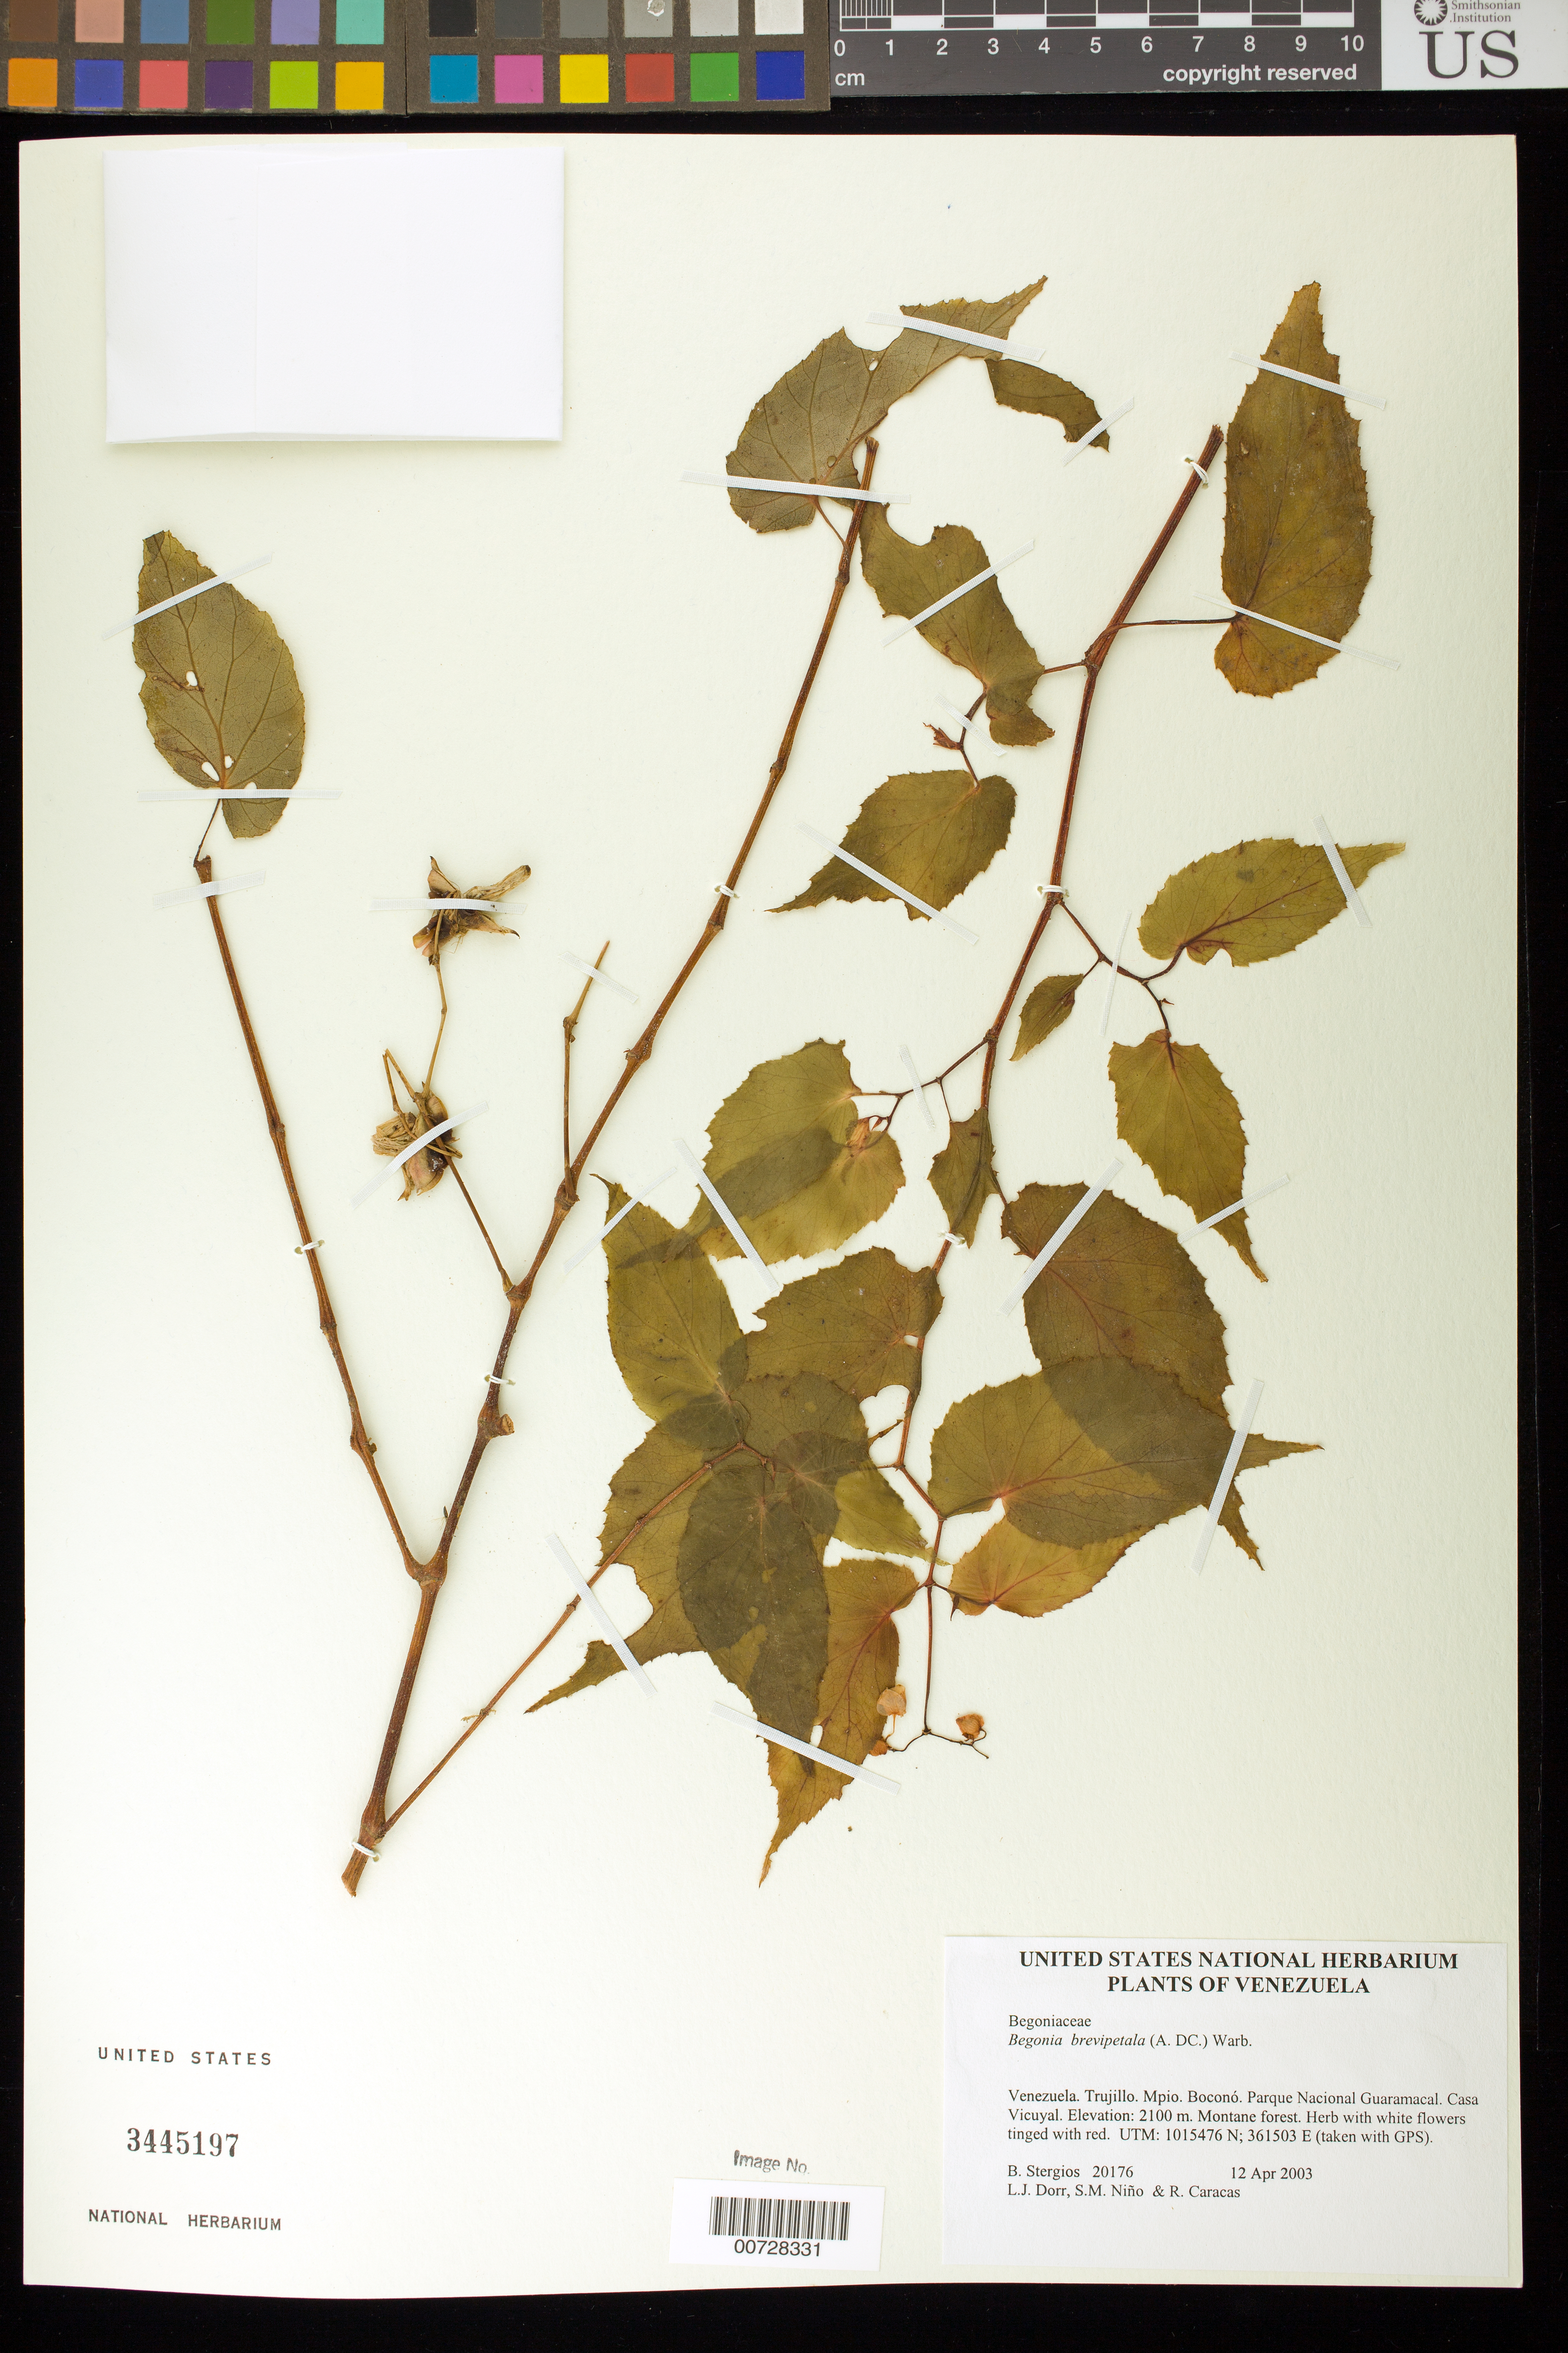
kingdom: Plantae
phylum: Tracheophyta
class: Magnoliopsida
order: Cucurbitales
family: Begoniaceae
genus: Begonia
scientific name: Begonia brevipetala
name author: (A. DC.) Warb.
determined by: Dorr, L. J., (BOT), Smithsonian Institution - National Museum of Natural History (UNITED STATES)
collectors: B. G. Stergios, L. J. Dorr, S. M. Niño & R. Caracas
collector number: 20176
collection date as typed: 12 Apr 2003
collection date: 2003-04-12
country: Venezuela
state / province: Trujillo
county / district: Boconó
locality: Parque Nacional Guaramacal. Casa Vicuyal.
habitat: Montane forest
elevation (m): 2100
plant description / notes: F, PORT, US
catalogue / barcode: US 3445197